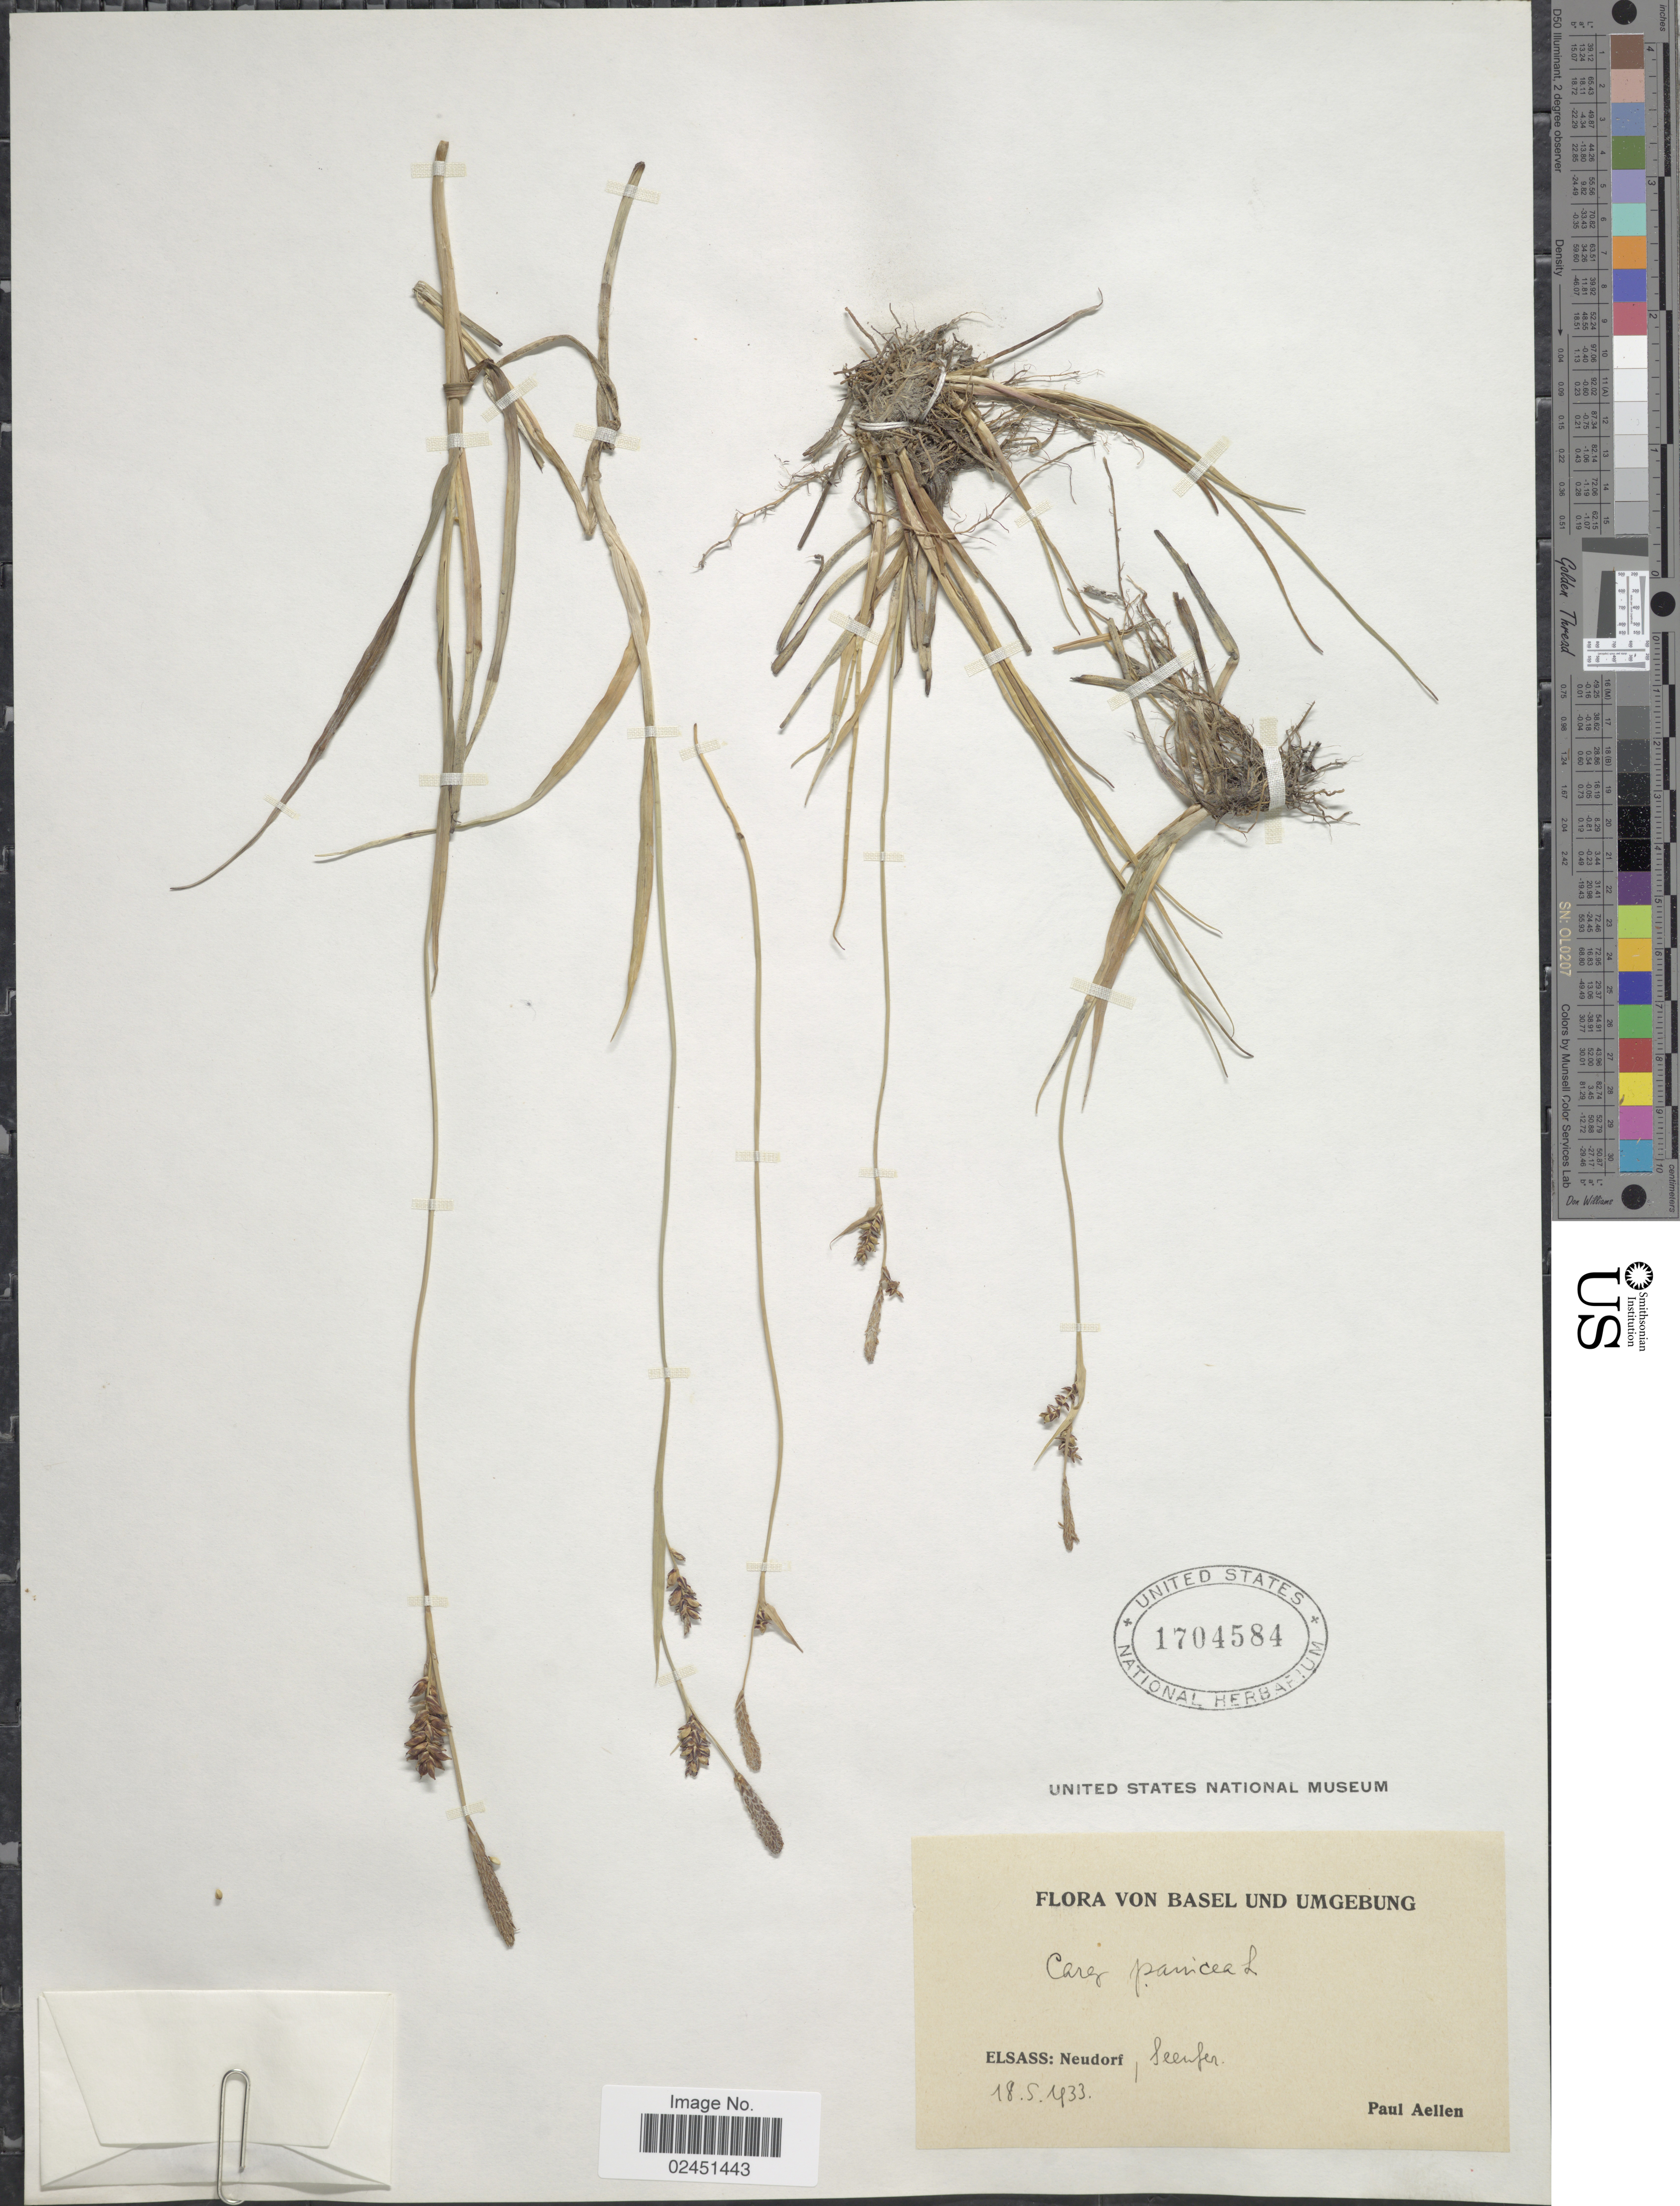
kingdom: Plantae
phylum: Tracheophyta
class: Liliopsida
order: Poales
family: Cyperaceae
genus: Carex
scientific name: Carex panicea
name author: L.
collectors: P. Aellen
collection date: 1933-05-18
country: France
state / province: Grand Est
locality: Von Basel Und Umgebung, Elsass: Neudorf, Seenfer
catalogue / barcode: US 1704584